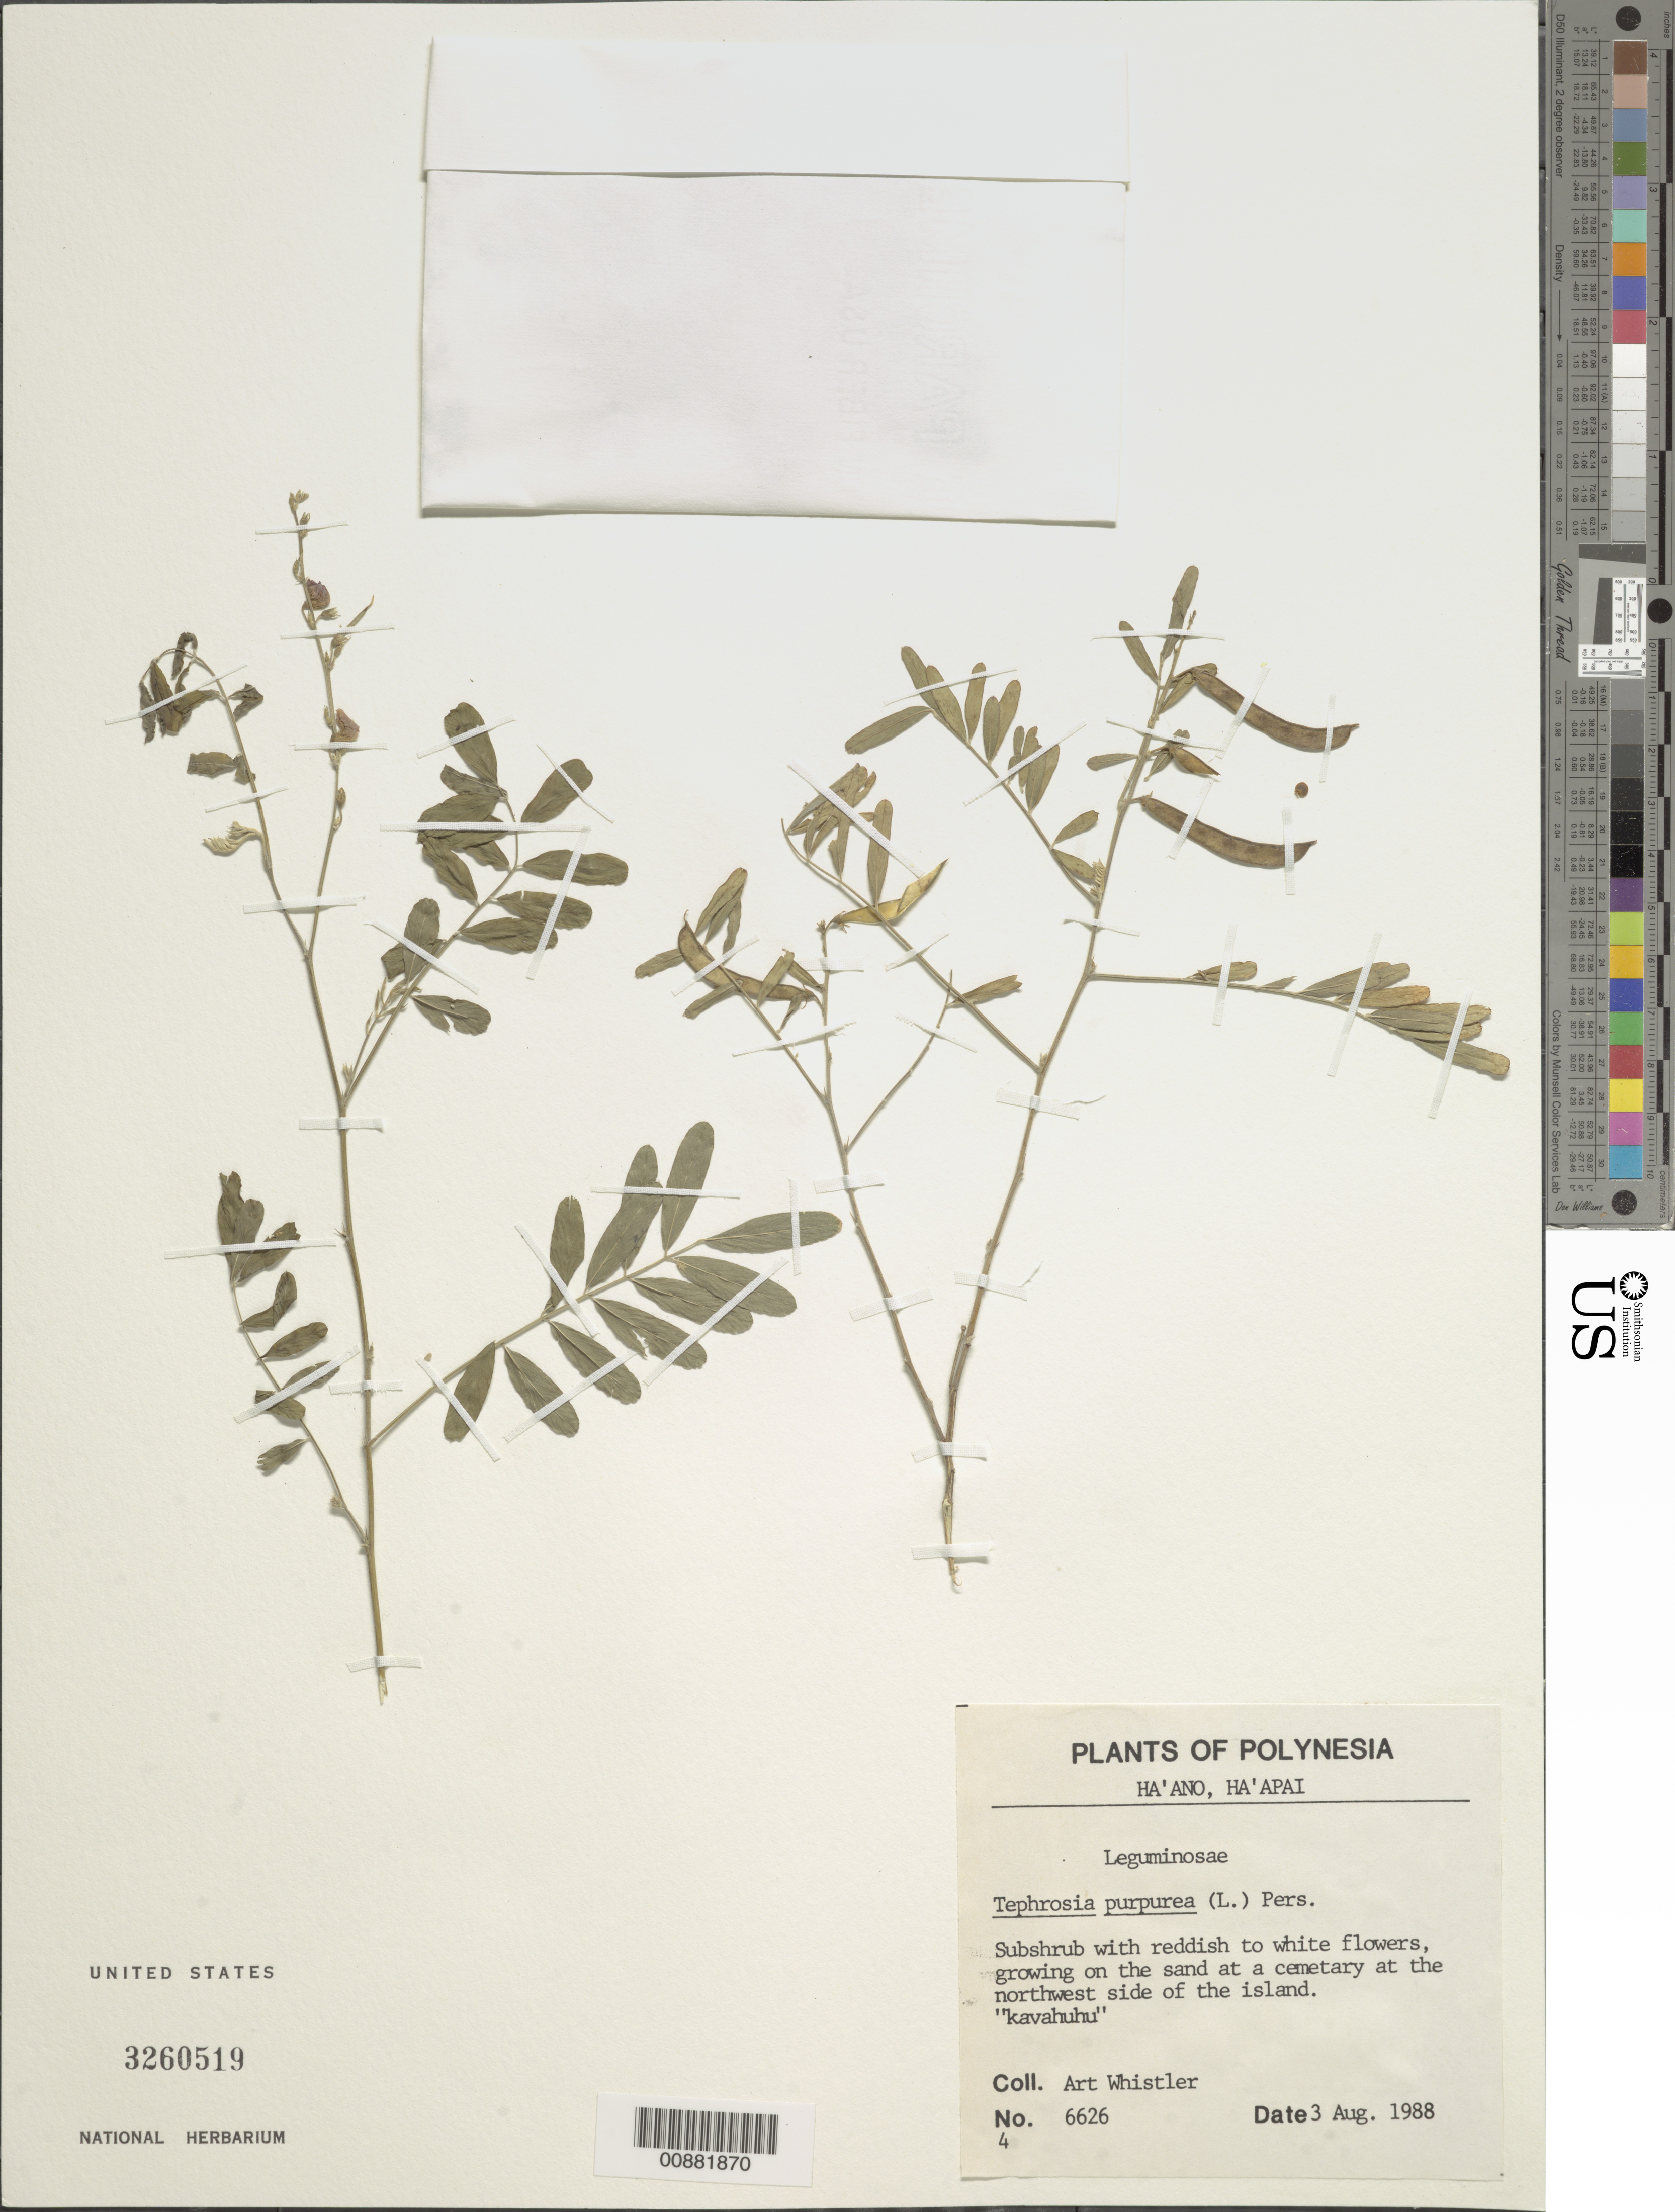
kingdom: Plantae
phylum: Tracheophyta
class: Magnoliopsida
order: Fabales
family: Fabaceae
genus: Indigofera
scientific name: Indigofera suffruticosa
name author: Mill.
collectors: A. Whistler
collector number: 6626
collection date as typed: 03 Aug 1988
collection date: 1988-08-03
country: Tonga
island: Ha'ano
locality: NW side of island; Ha'ano, Ha'apai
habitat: growing on sand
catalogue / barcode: US 3260519